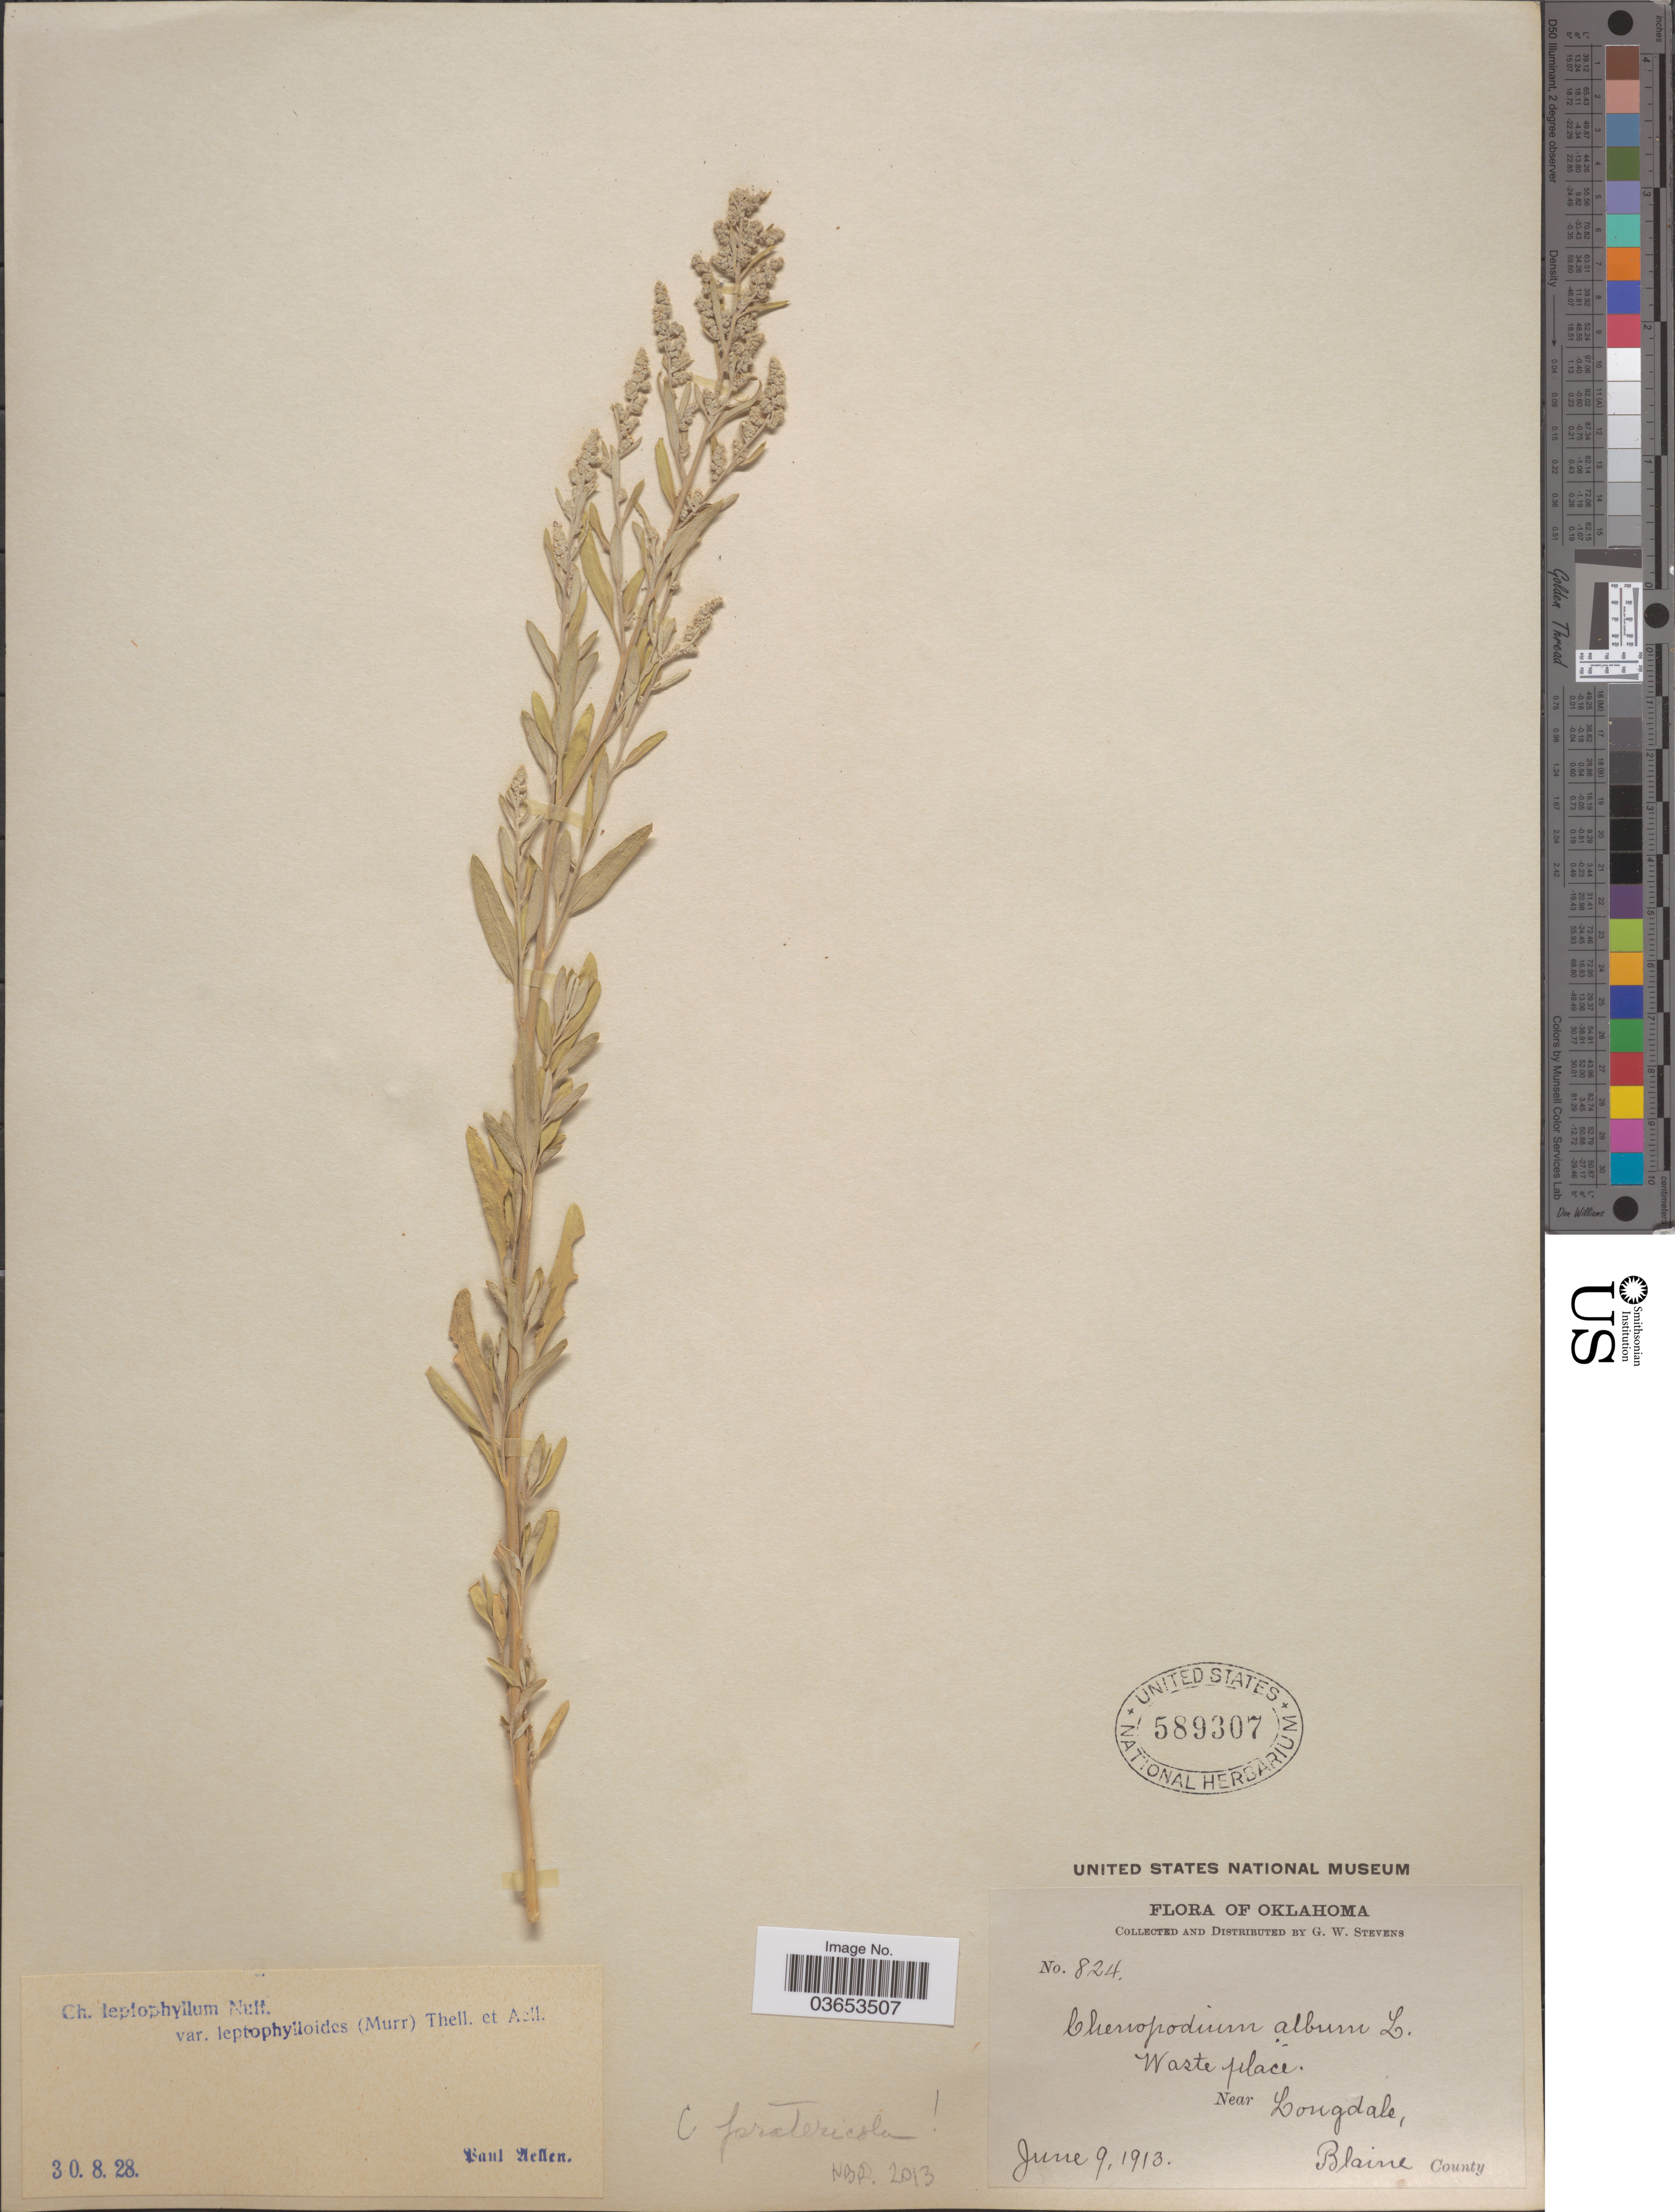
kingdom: Plantae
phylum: Tracheophyta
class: Magnoliopsida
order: Caryophyllales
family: Amaranthaceae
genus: Chenopodium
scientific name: Chenopodium leptophyllum var. leptophylloides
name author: (Murr) Thell. & Aellen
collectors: G. W. Stevens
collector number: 824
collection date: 1913-06-09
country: United States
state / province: Oklahoma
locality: Near Longdale. Blaine County.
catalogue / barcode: US 589307